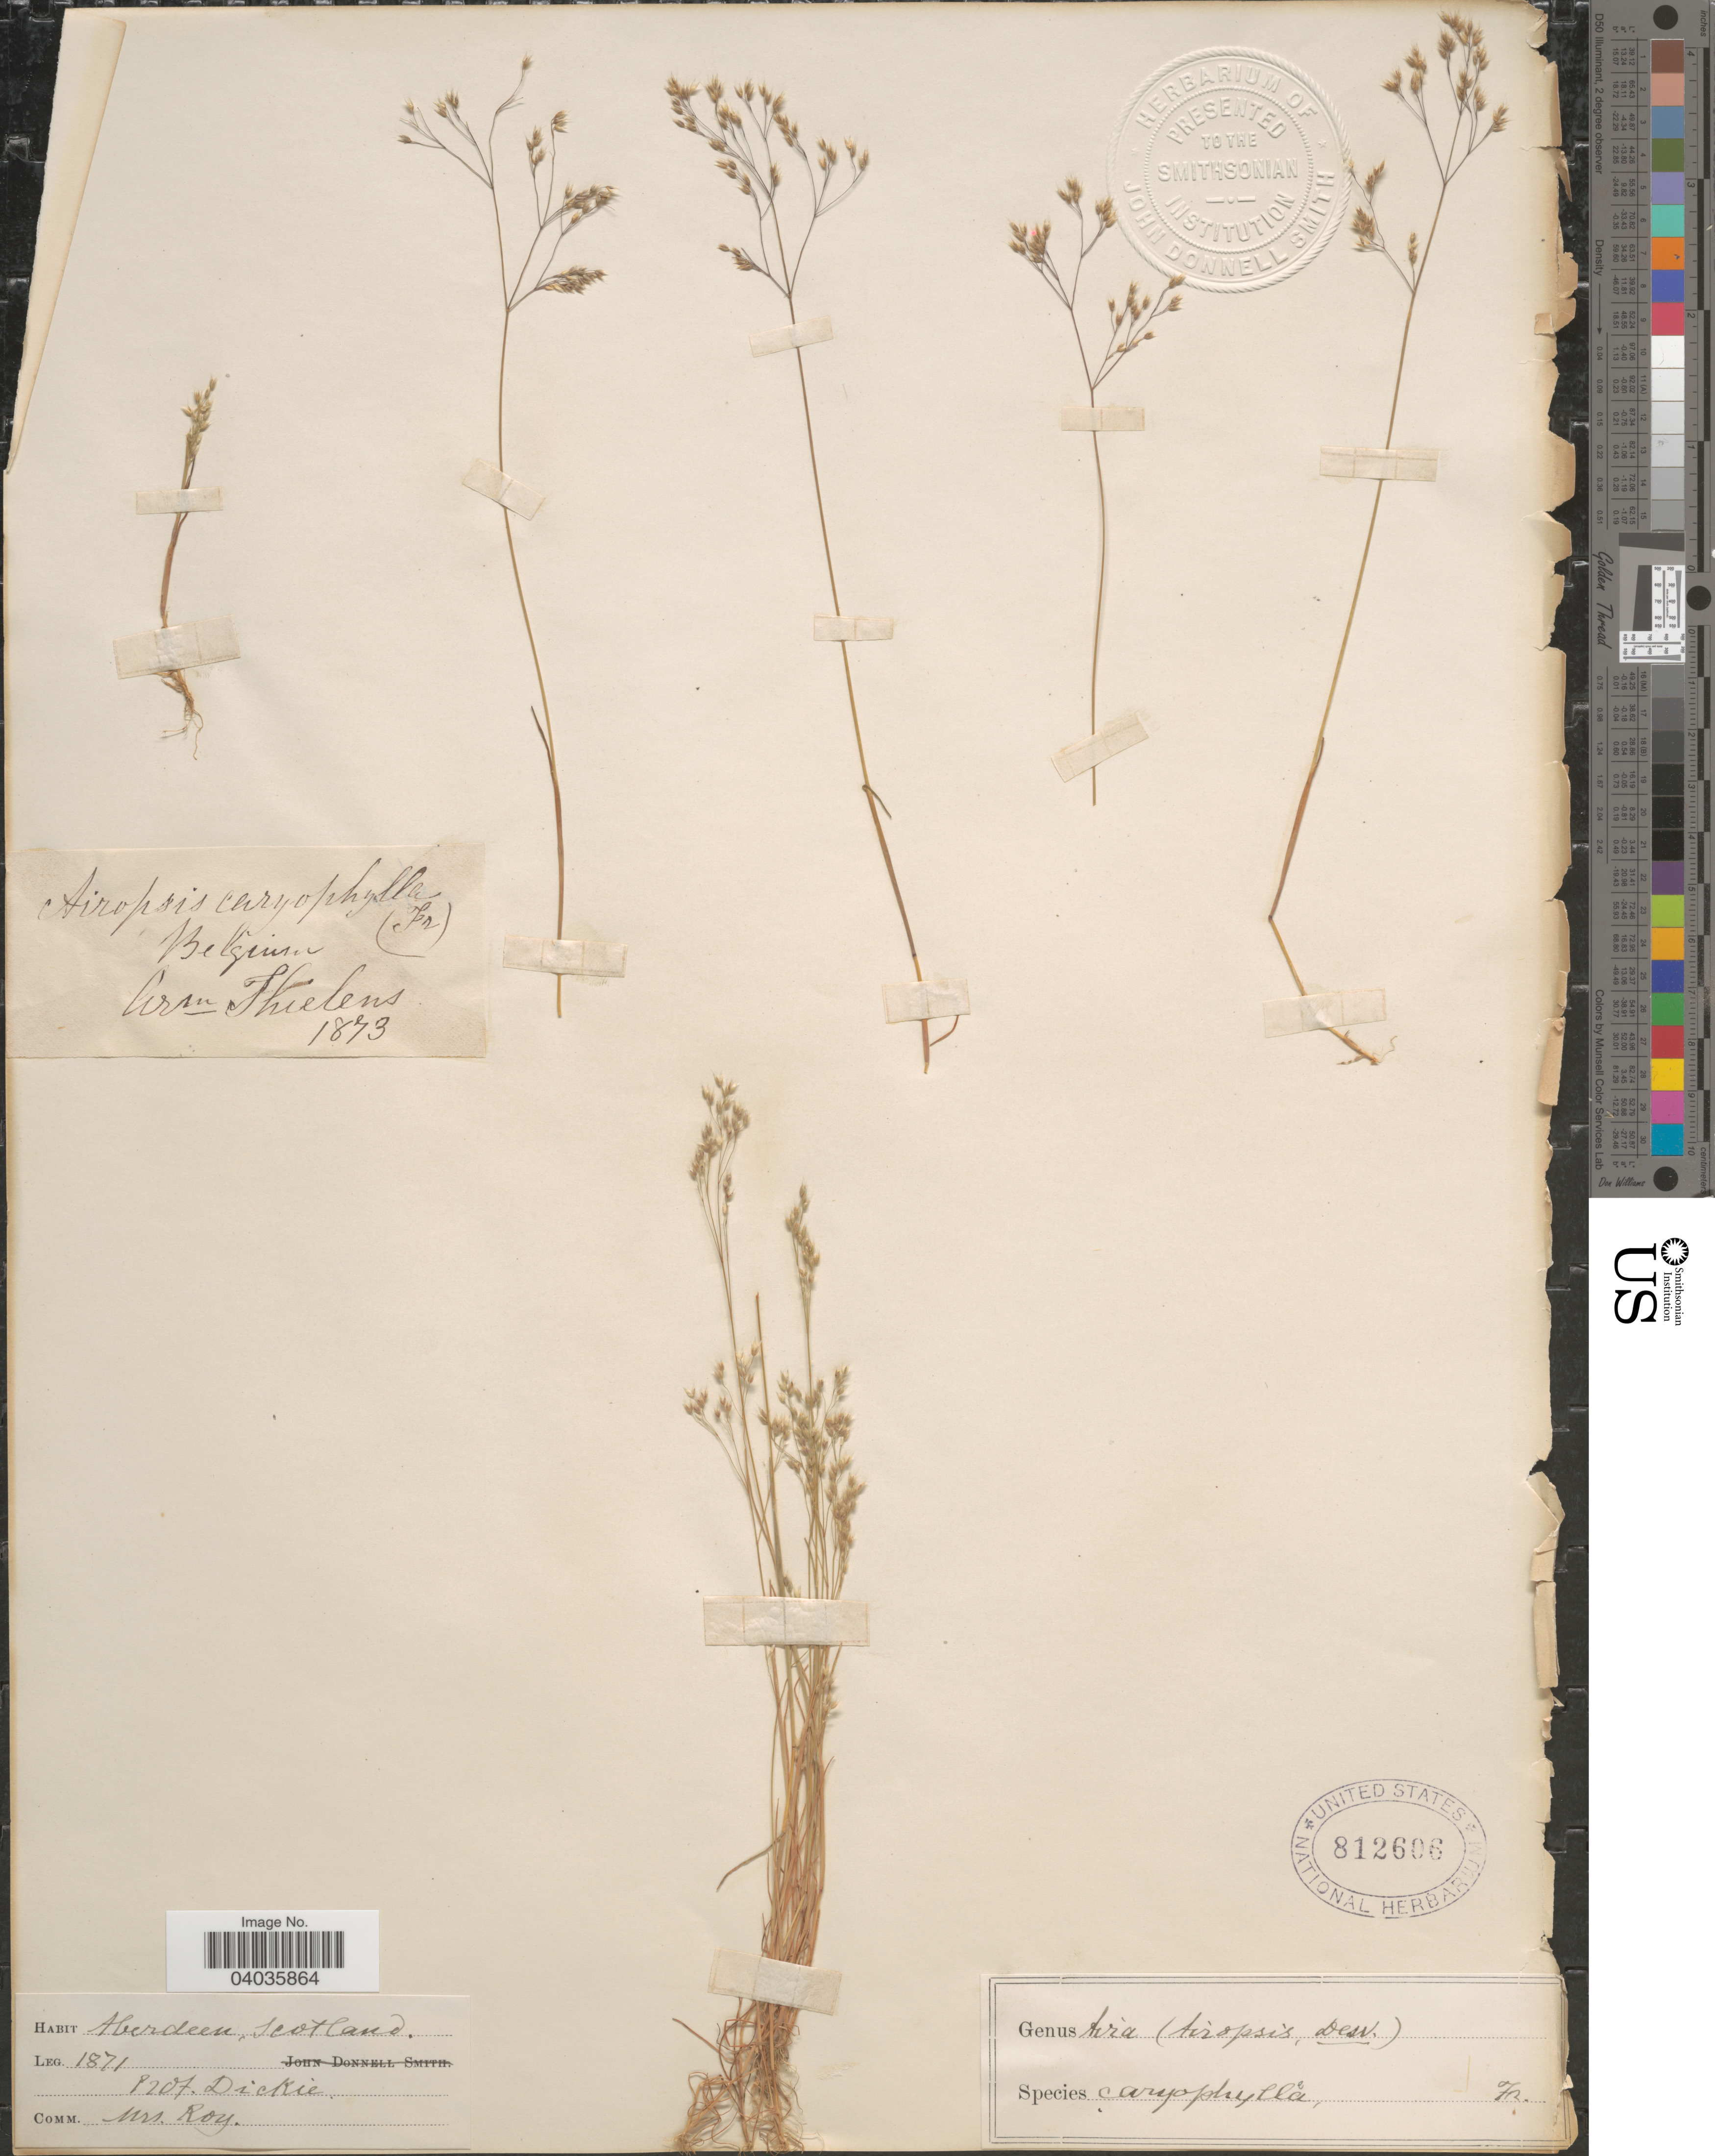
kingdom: Plantae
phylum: Tracheophyta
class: Liliopsida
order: Poales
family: Poaceae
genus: Aira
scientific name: Aira caryophyllea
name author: L.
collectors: A. Thielens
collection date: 1873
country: Belgium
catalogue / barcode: US 812606-2